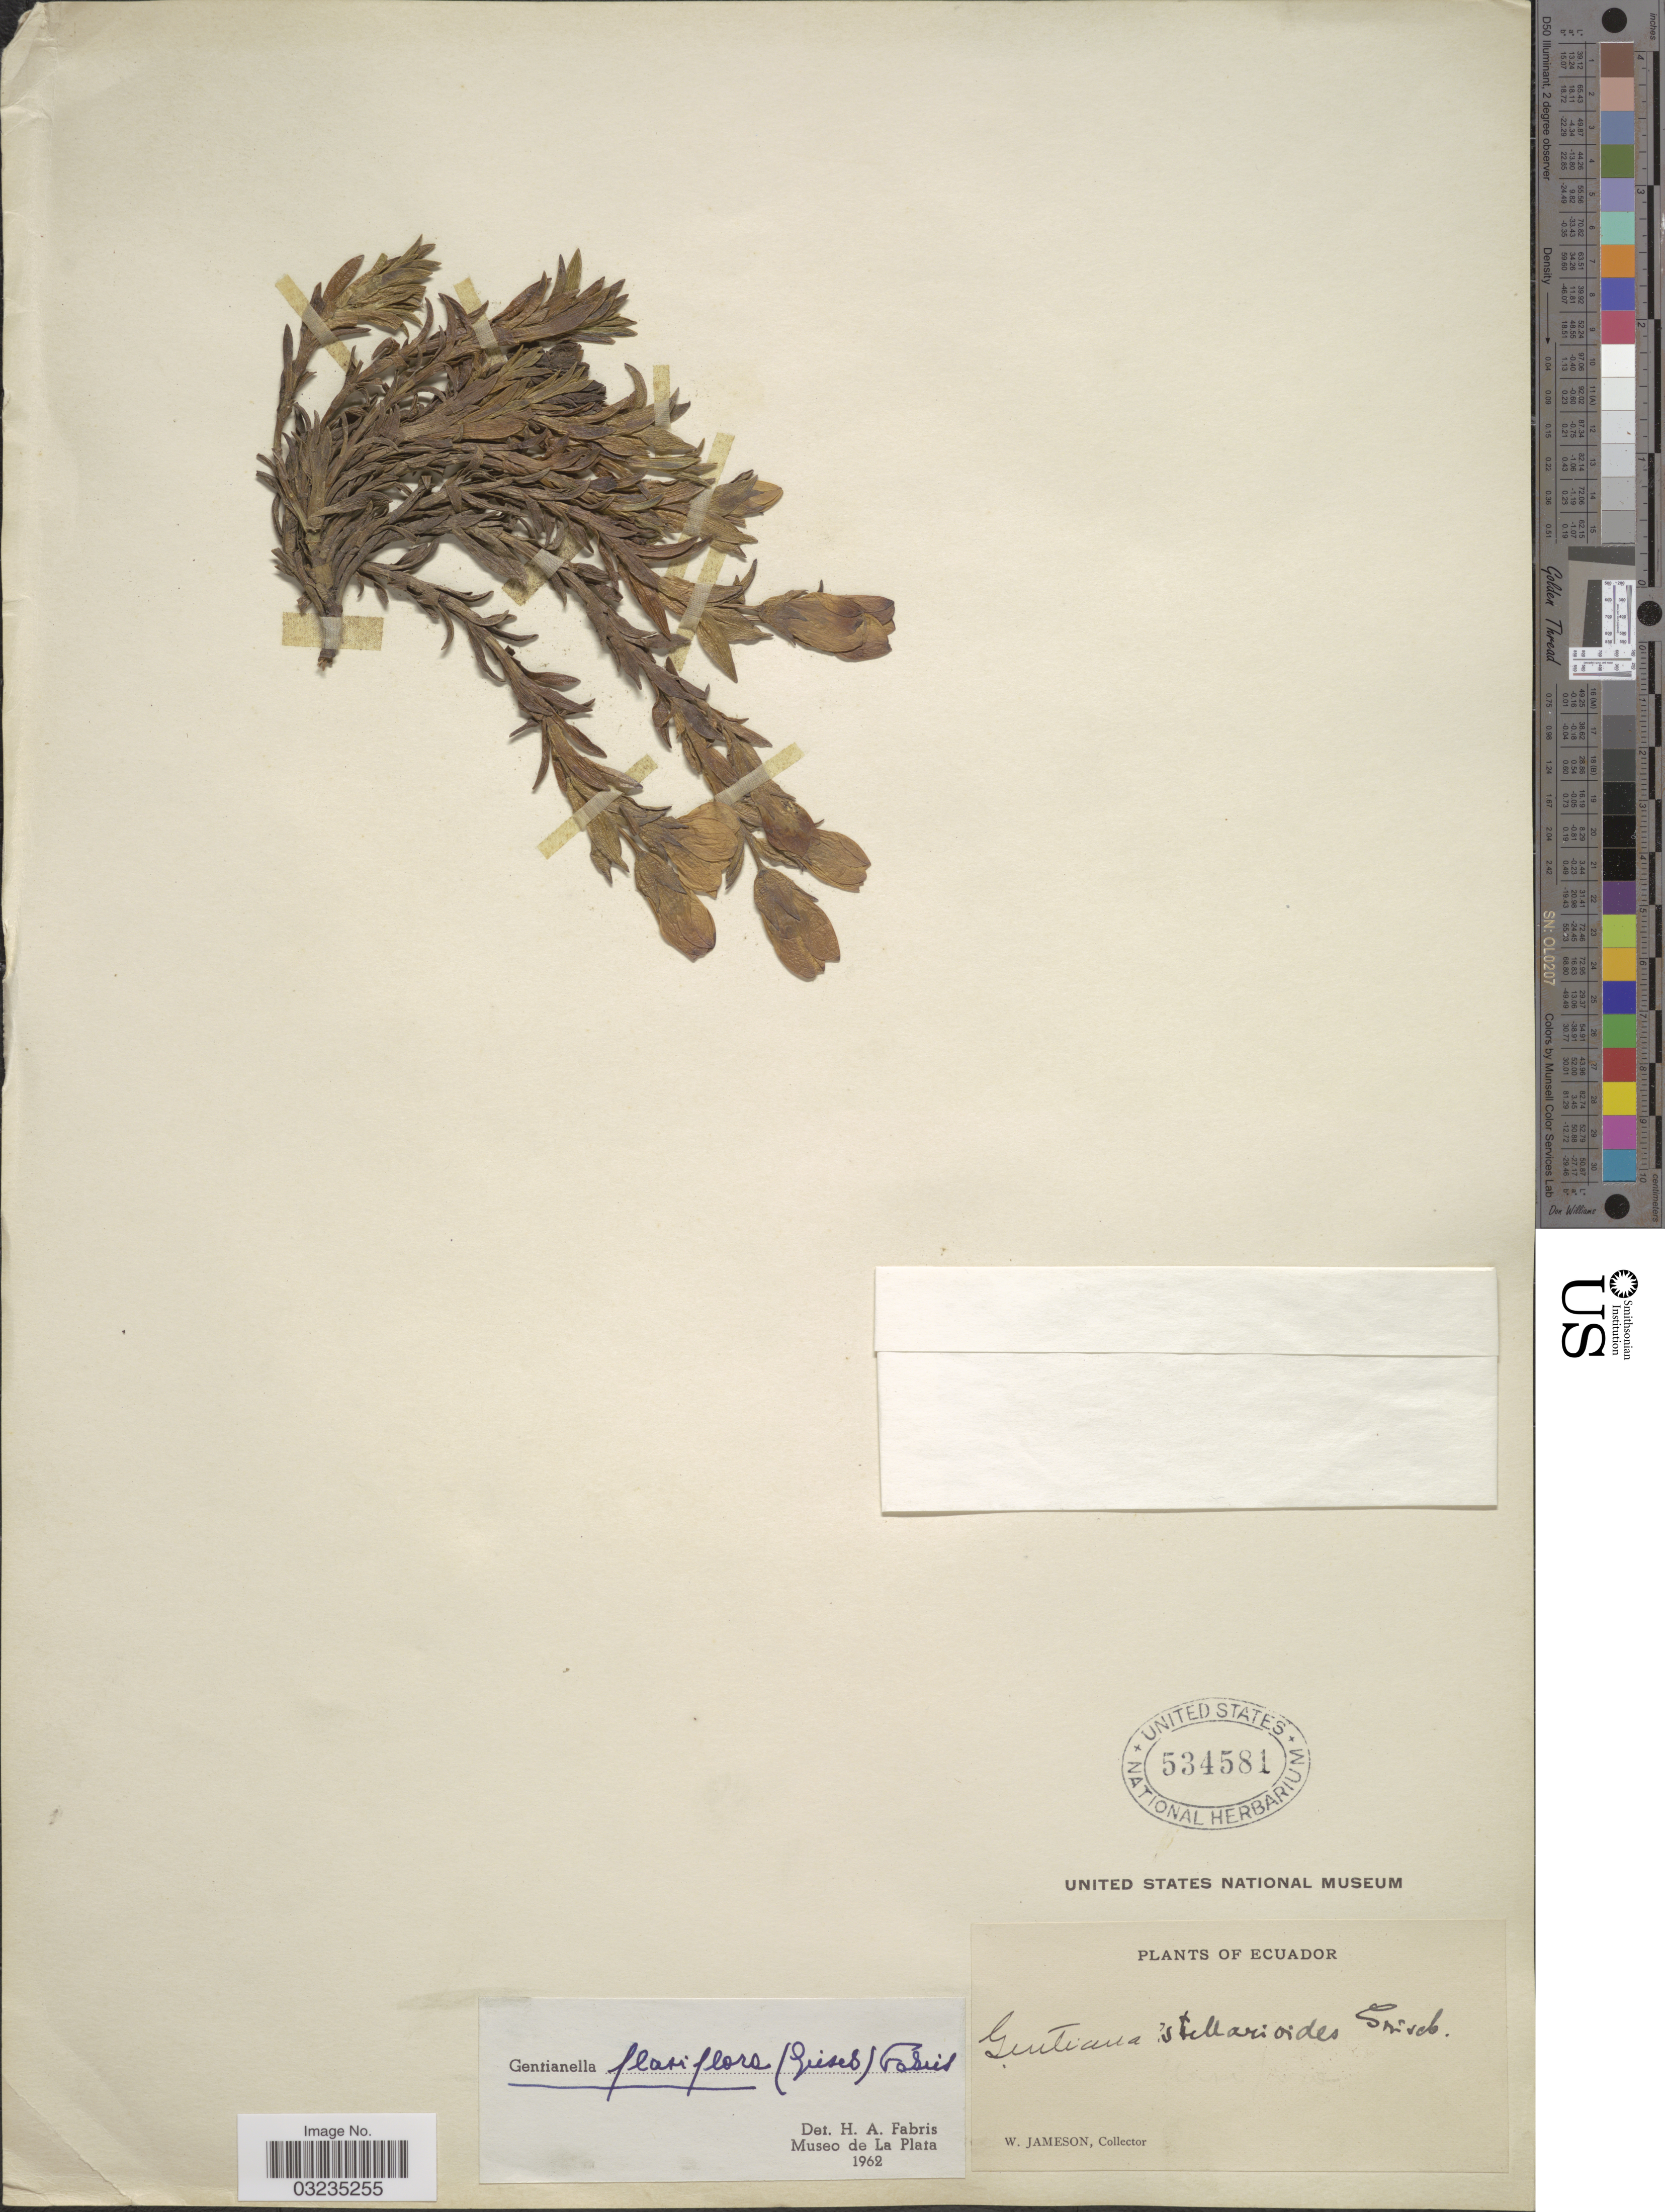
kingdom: Plantae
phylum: Tracheophyta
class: Magnoliopsida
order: Gentianales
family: Gentianaceae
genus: Gentiana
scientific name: Gentiana flaviflora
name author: (Griseb.) Gilg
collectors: W. Jameson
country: Ecuador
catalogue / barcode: US 534581